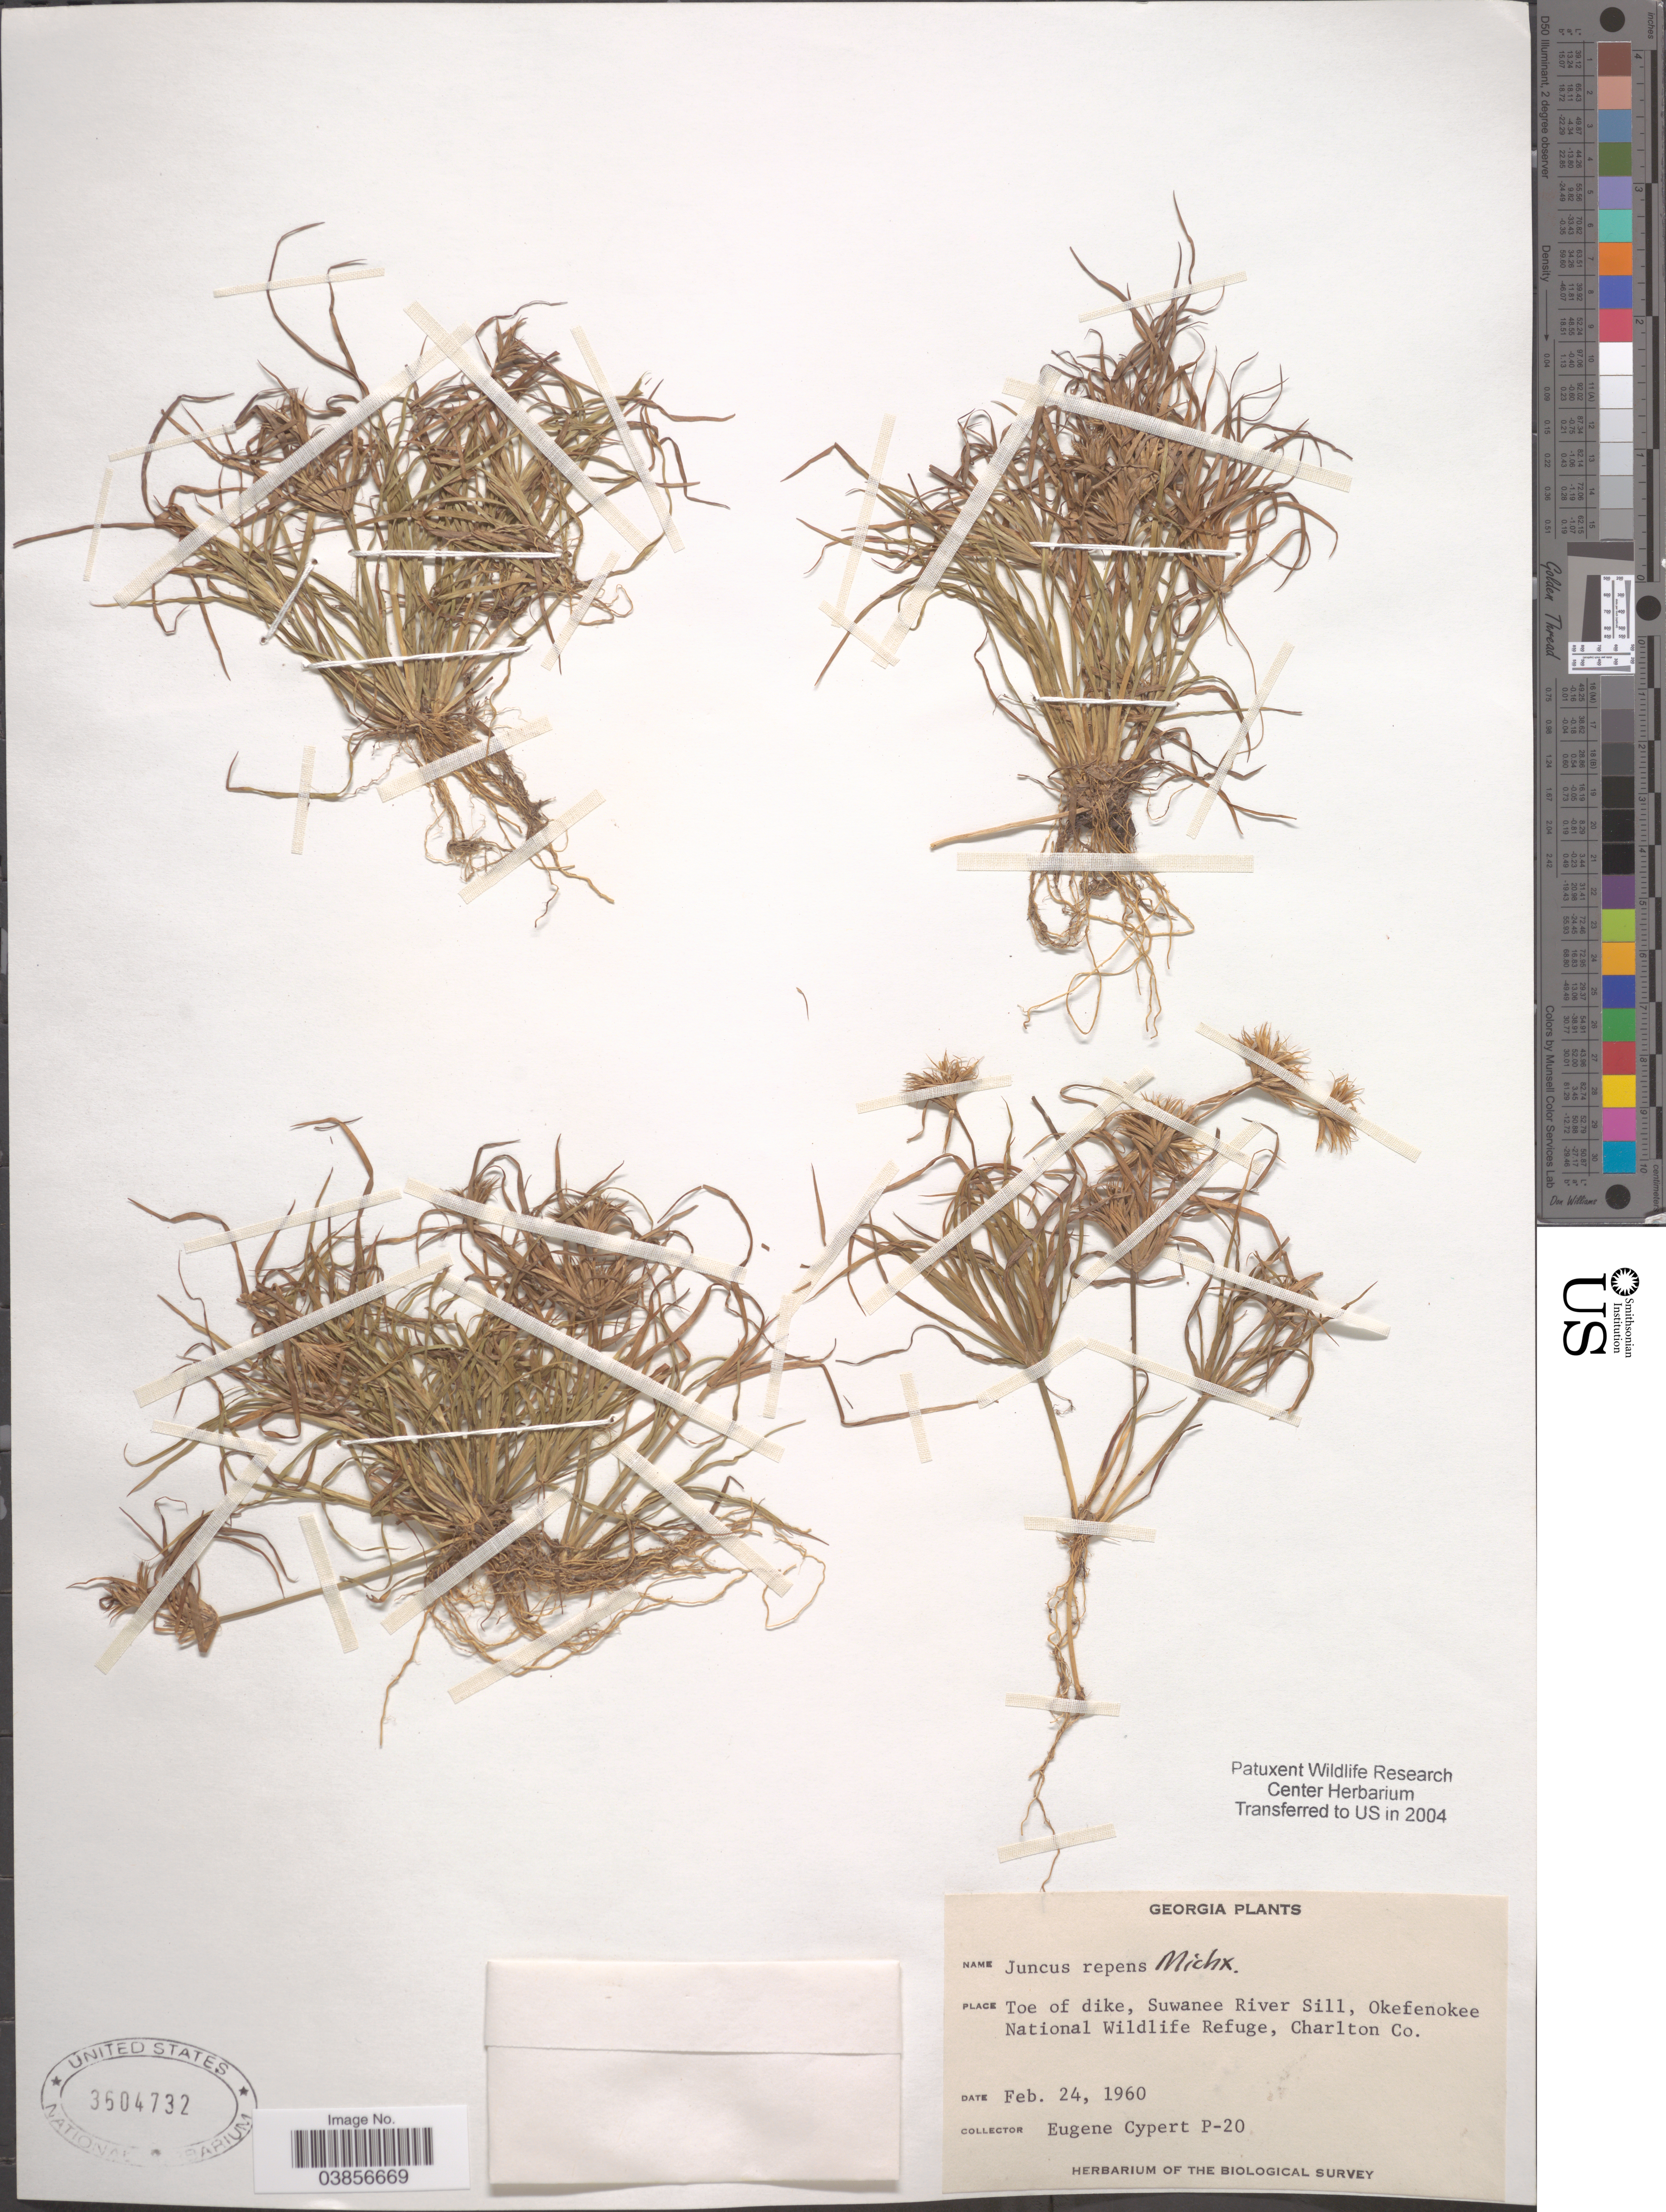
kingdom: Plantae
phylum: Tracheophyta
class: Liliopsida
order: Poales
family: Juncaceae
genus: Juncus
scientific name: Juncus repens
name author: Michx.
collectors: E. Cypert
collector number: P-20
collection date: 1960-02-24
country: United States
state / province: Georgia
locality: Toe of dike, Suwanee River Sill, Okefenokee National Wildlife Refuge, Charlton Co.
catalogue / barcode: US 3604732